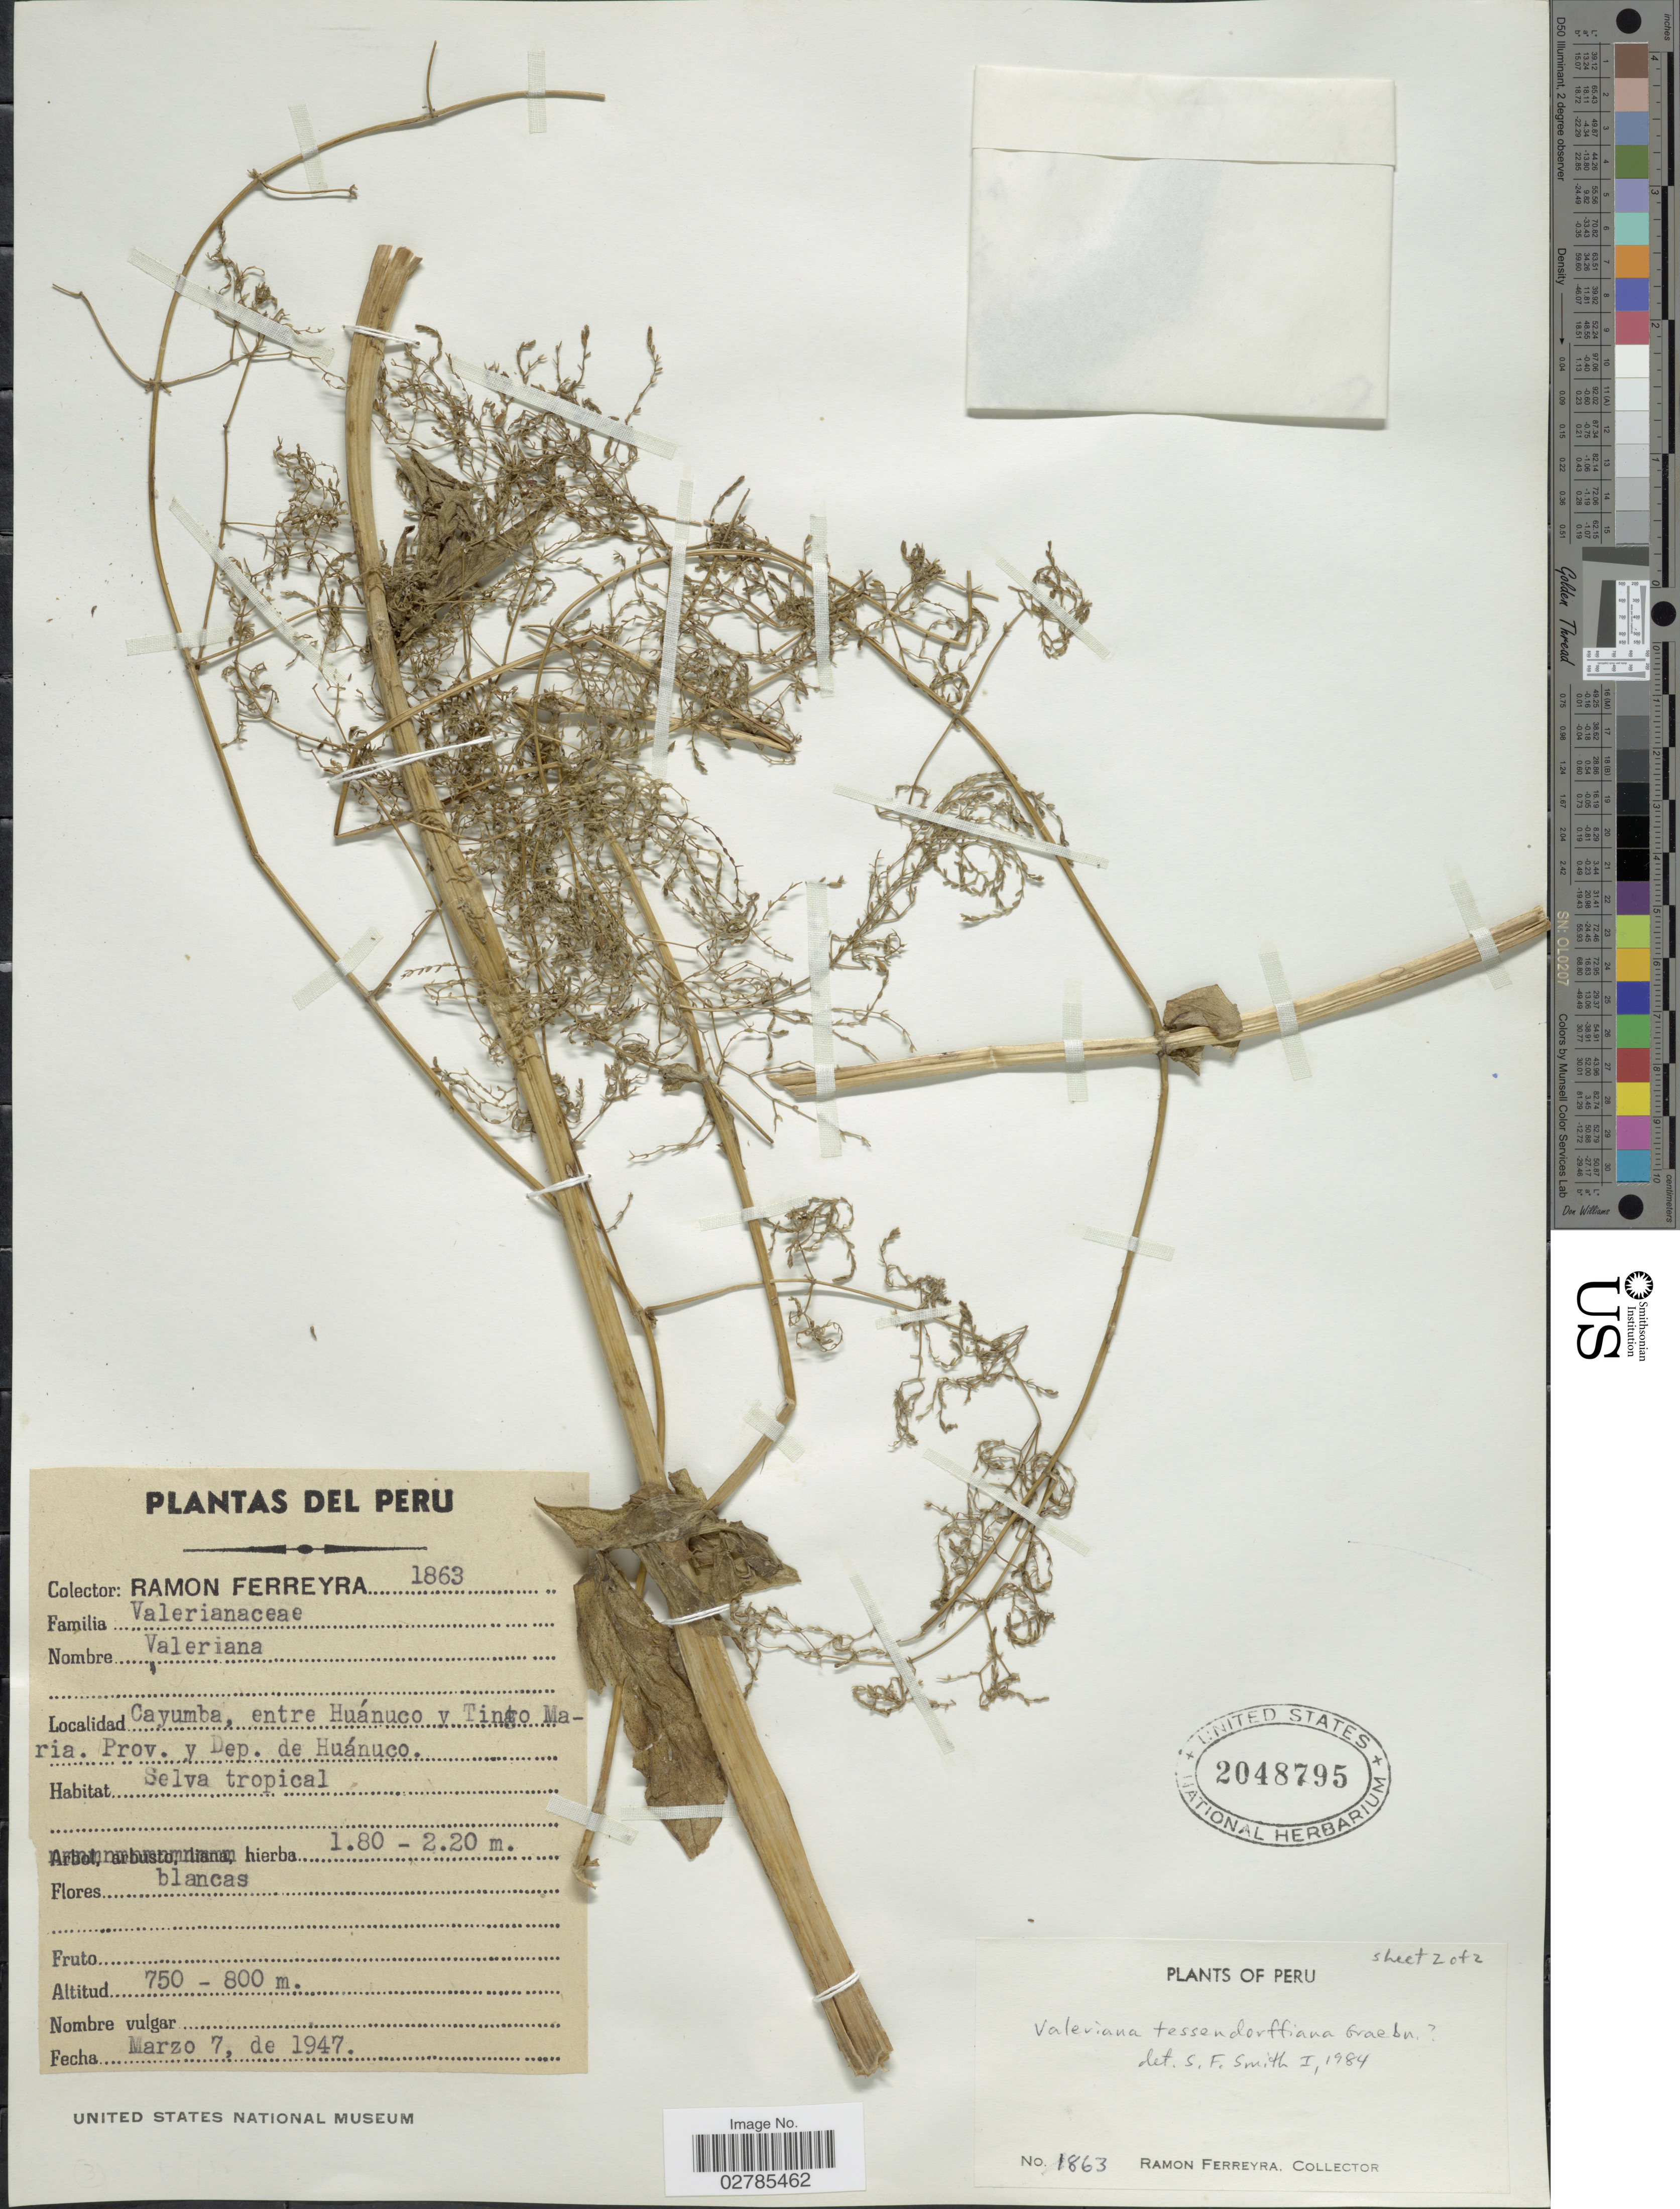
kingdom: Plantae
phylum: Tracheophyta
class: Magnoliopsida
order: Dipsacales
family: Caprifoliaceae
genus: Valeriana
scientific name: Valeriana tessendorffiana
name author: Graebn.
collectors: R. A. Ferreyra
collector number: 1863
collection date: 1947-03-07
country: Peru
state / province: Huánuco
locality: Cayumba, entre Huánuco y Tingo Maria. Prov. y Dep. de Huánuco.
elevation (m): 750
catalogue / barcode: US 2048795